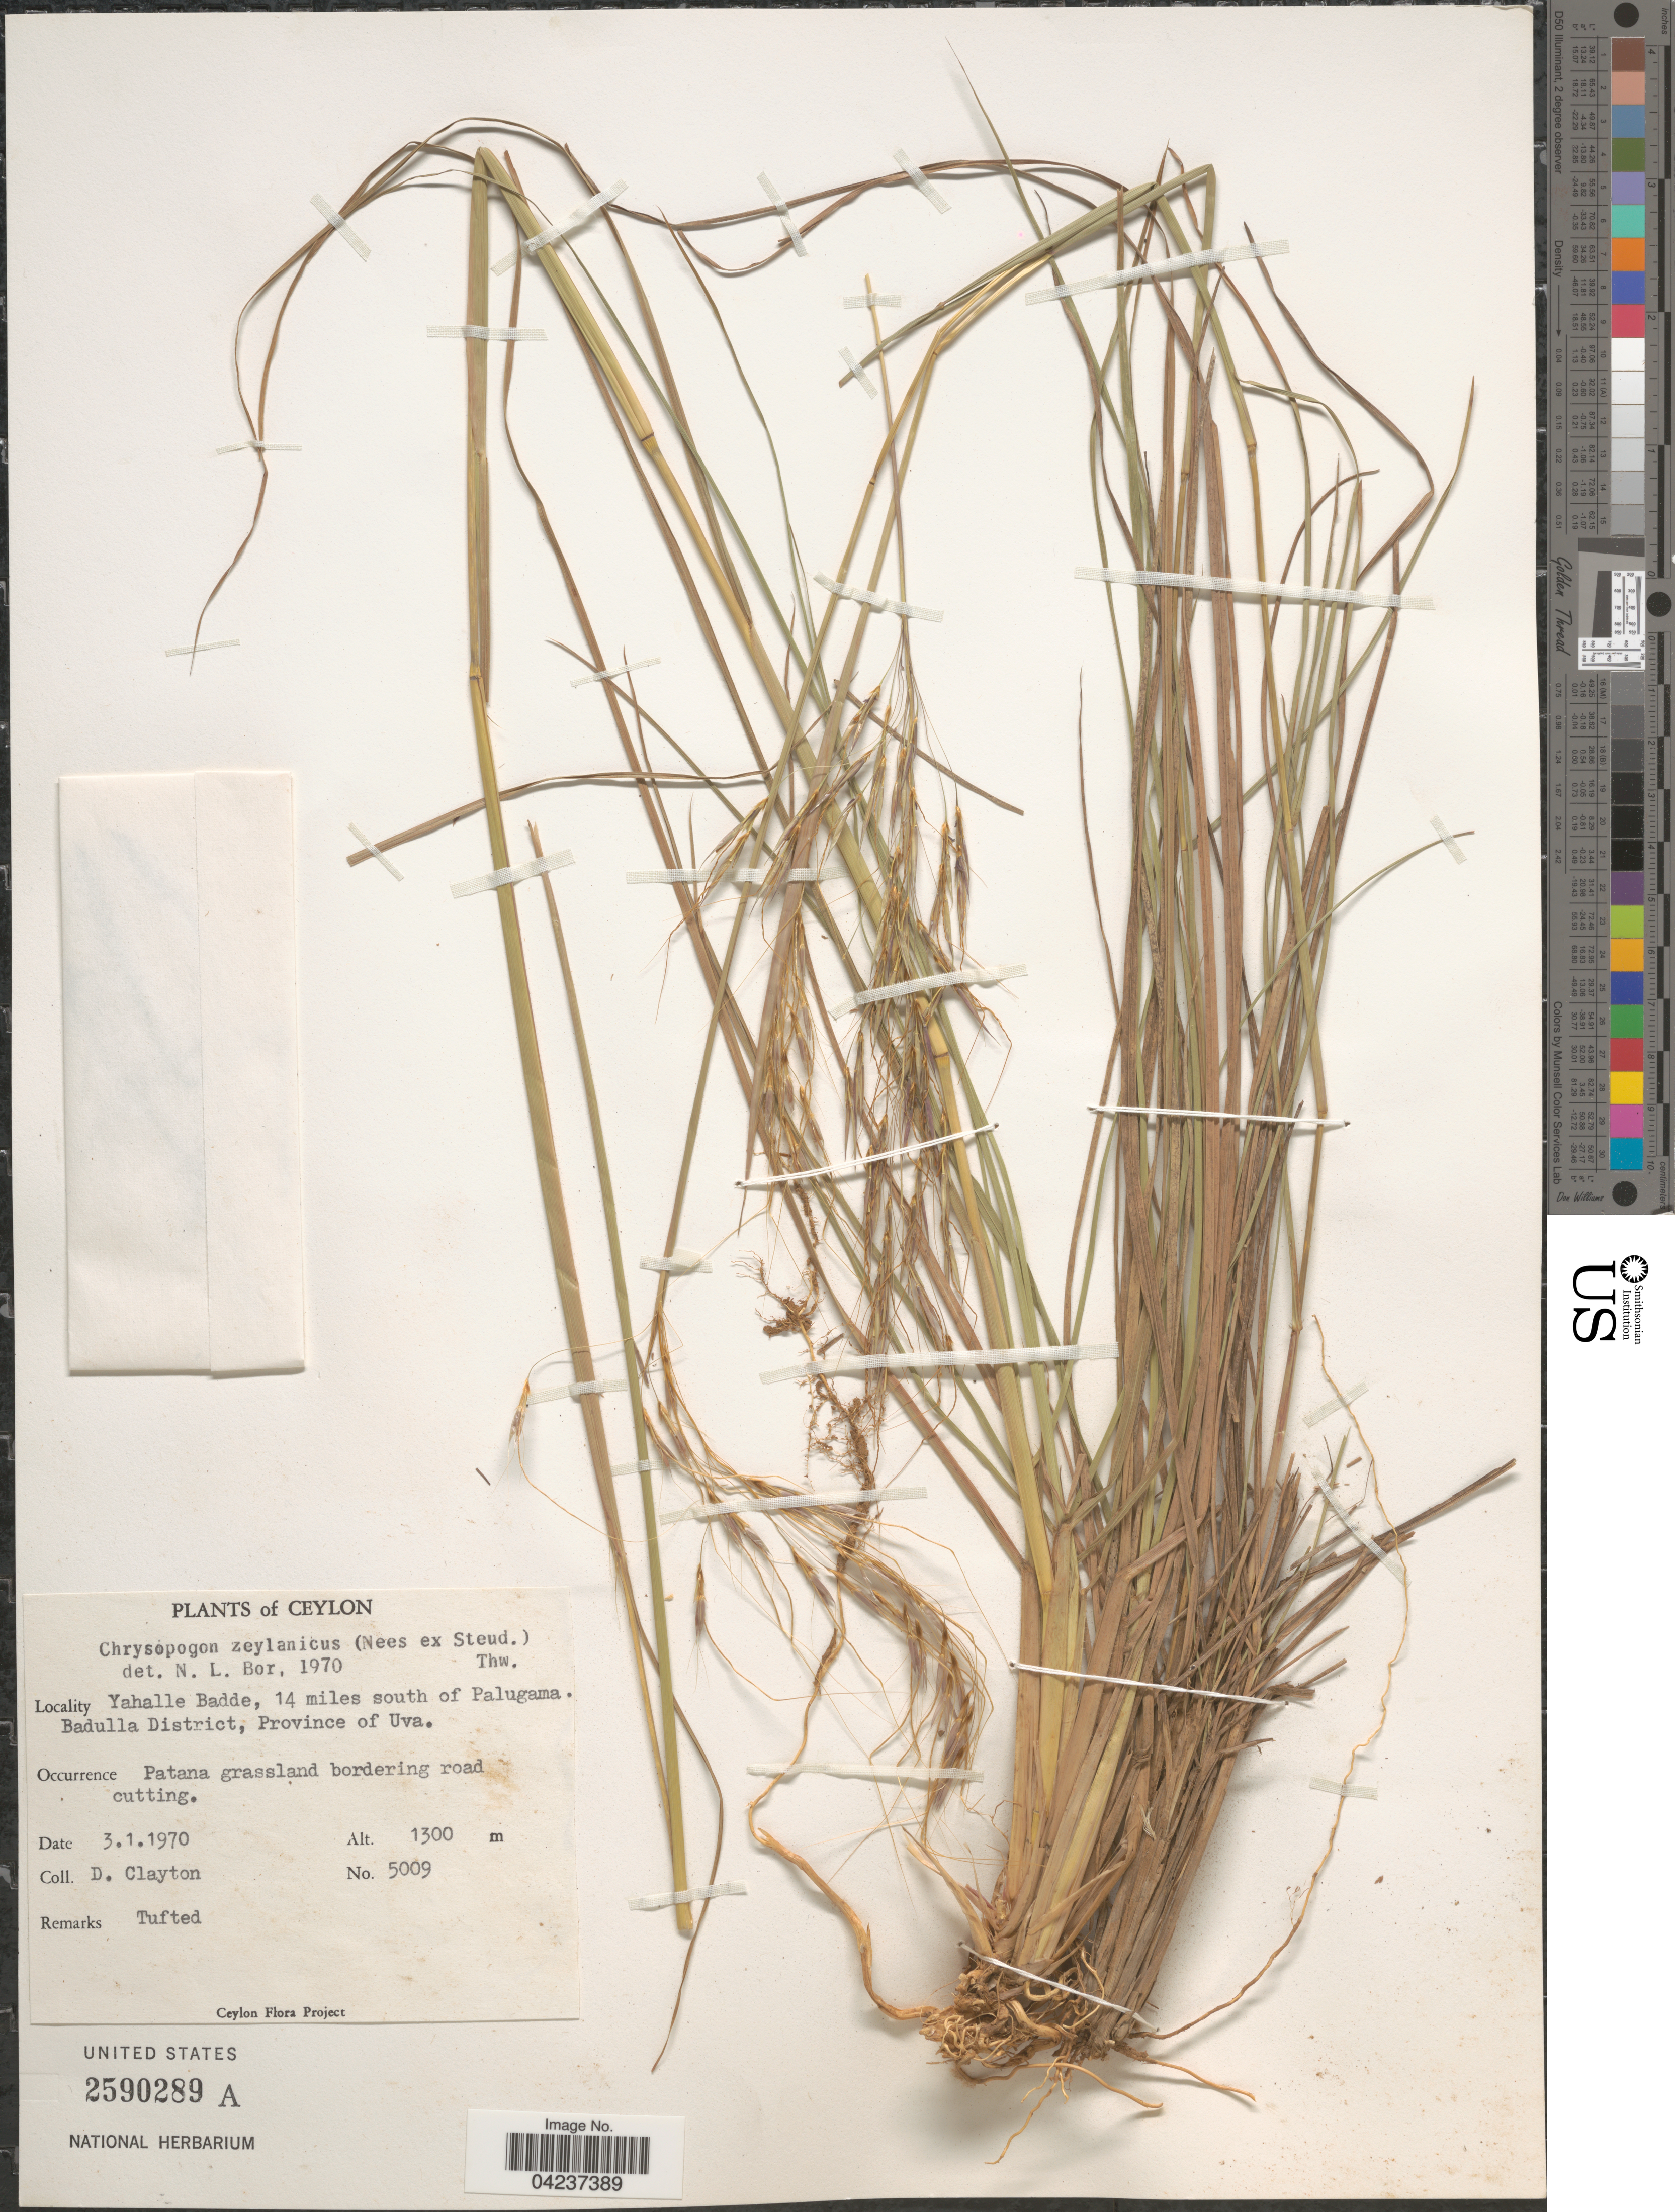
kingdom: Plantae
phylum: Tracheophyta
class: Liliopsida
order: Poales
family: Poaceae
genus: Chrysopogon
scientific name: Chrysopogon nodulibarbis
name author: (Hochst. ex Steud.) Henr.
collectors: D. Clayton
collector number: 5009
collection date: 1970-01-03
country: Sri Lanka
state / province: Uva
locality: Ceylon. Yahalle Badde, 14 miles south of Palugama. Badulla District.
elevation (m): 1300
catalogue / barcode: US 2590289A